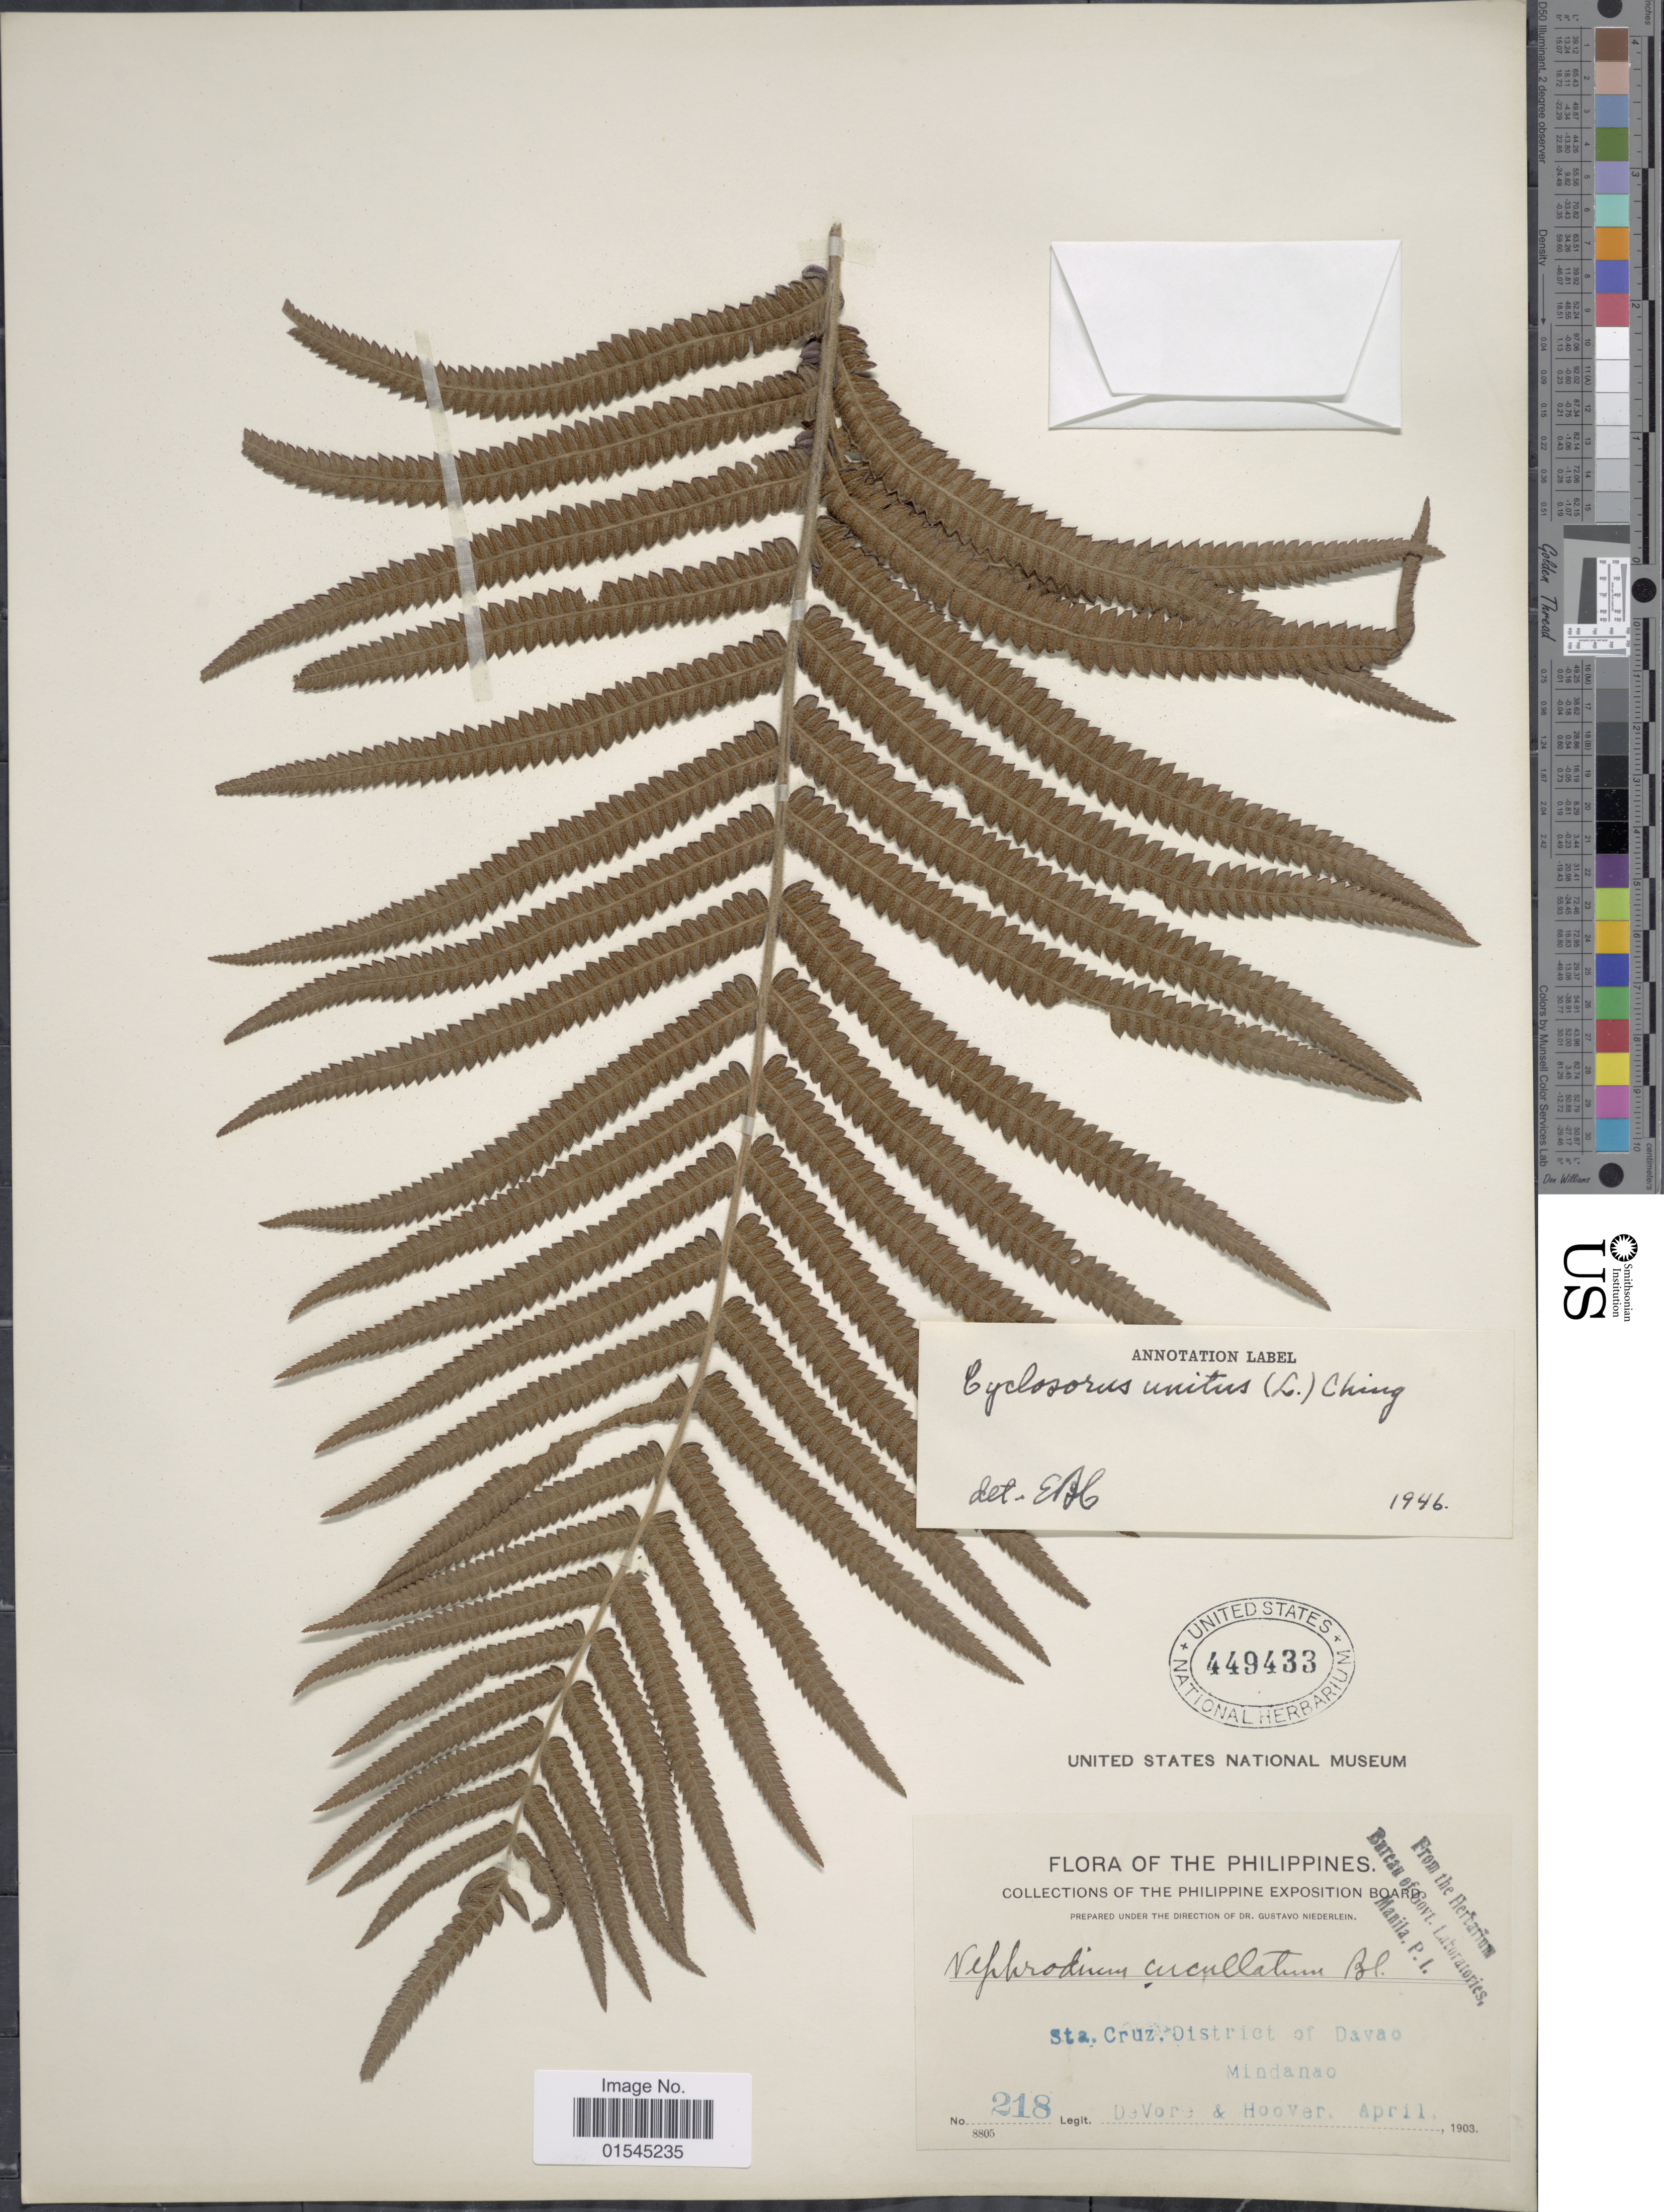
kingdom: Plantae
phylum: Tracheophyta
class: Polypodiopsida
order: Polypodiales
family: Thelypteridaceae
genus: Sphaerostephanos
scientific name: Sphaerostephanos unitus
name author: (L.) Holttum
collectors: B. F. DeVore & -- Hoover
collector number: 218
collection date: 1903-04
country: Philippines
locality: Sta. Cruz, District of Davao, Mindanao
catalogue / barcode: US 449433